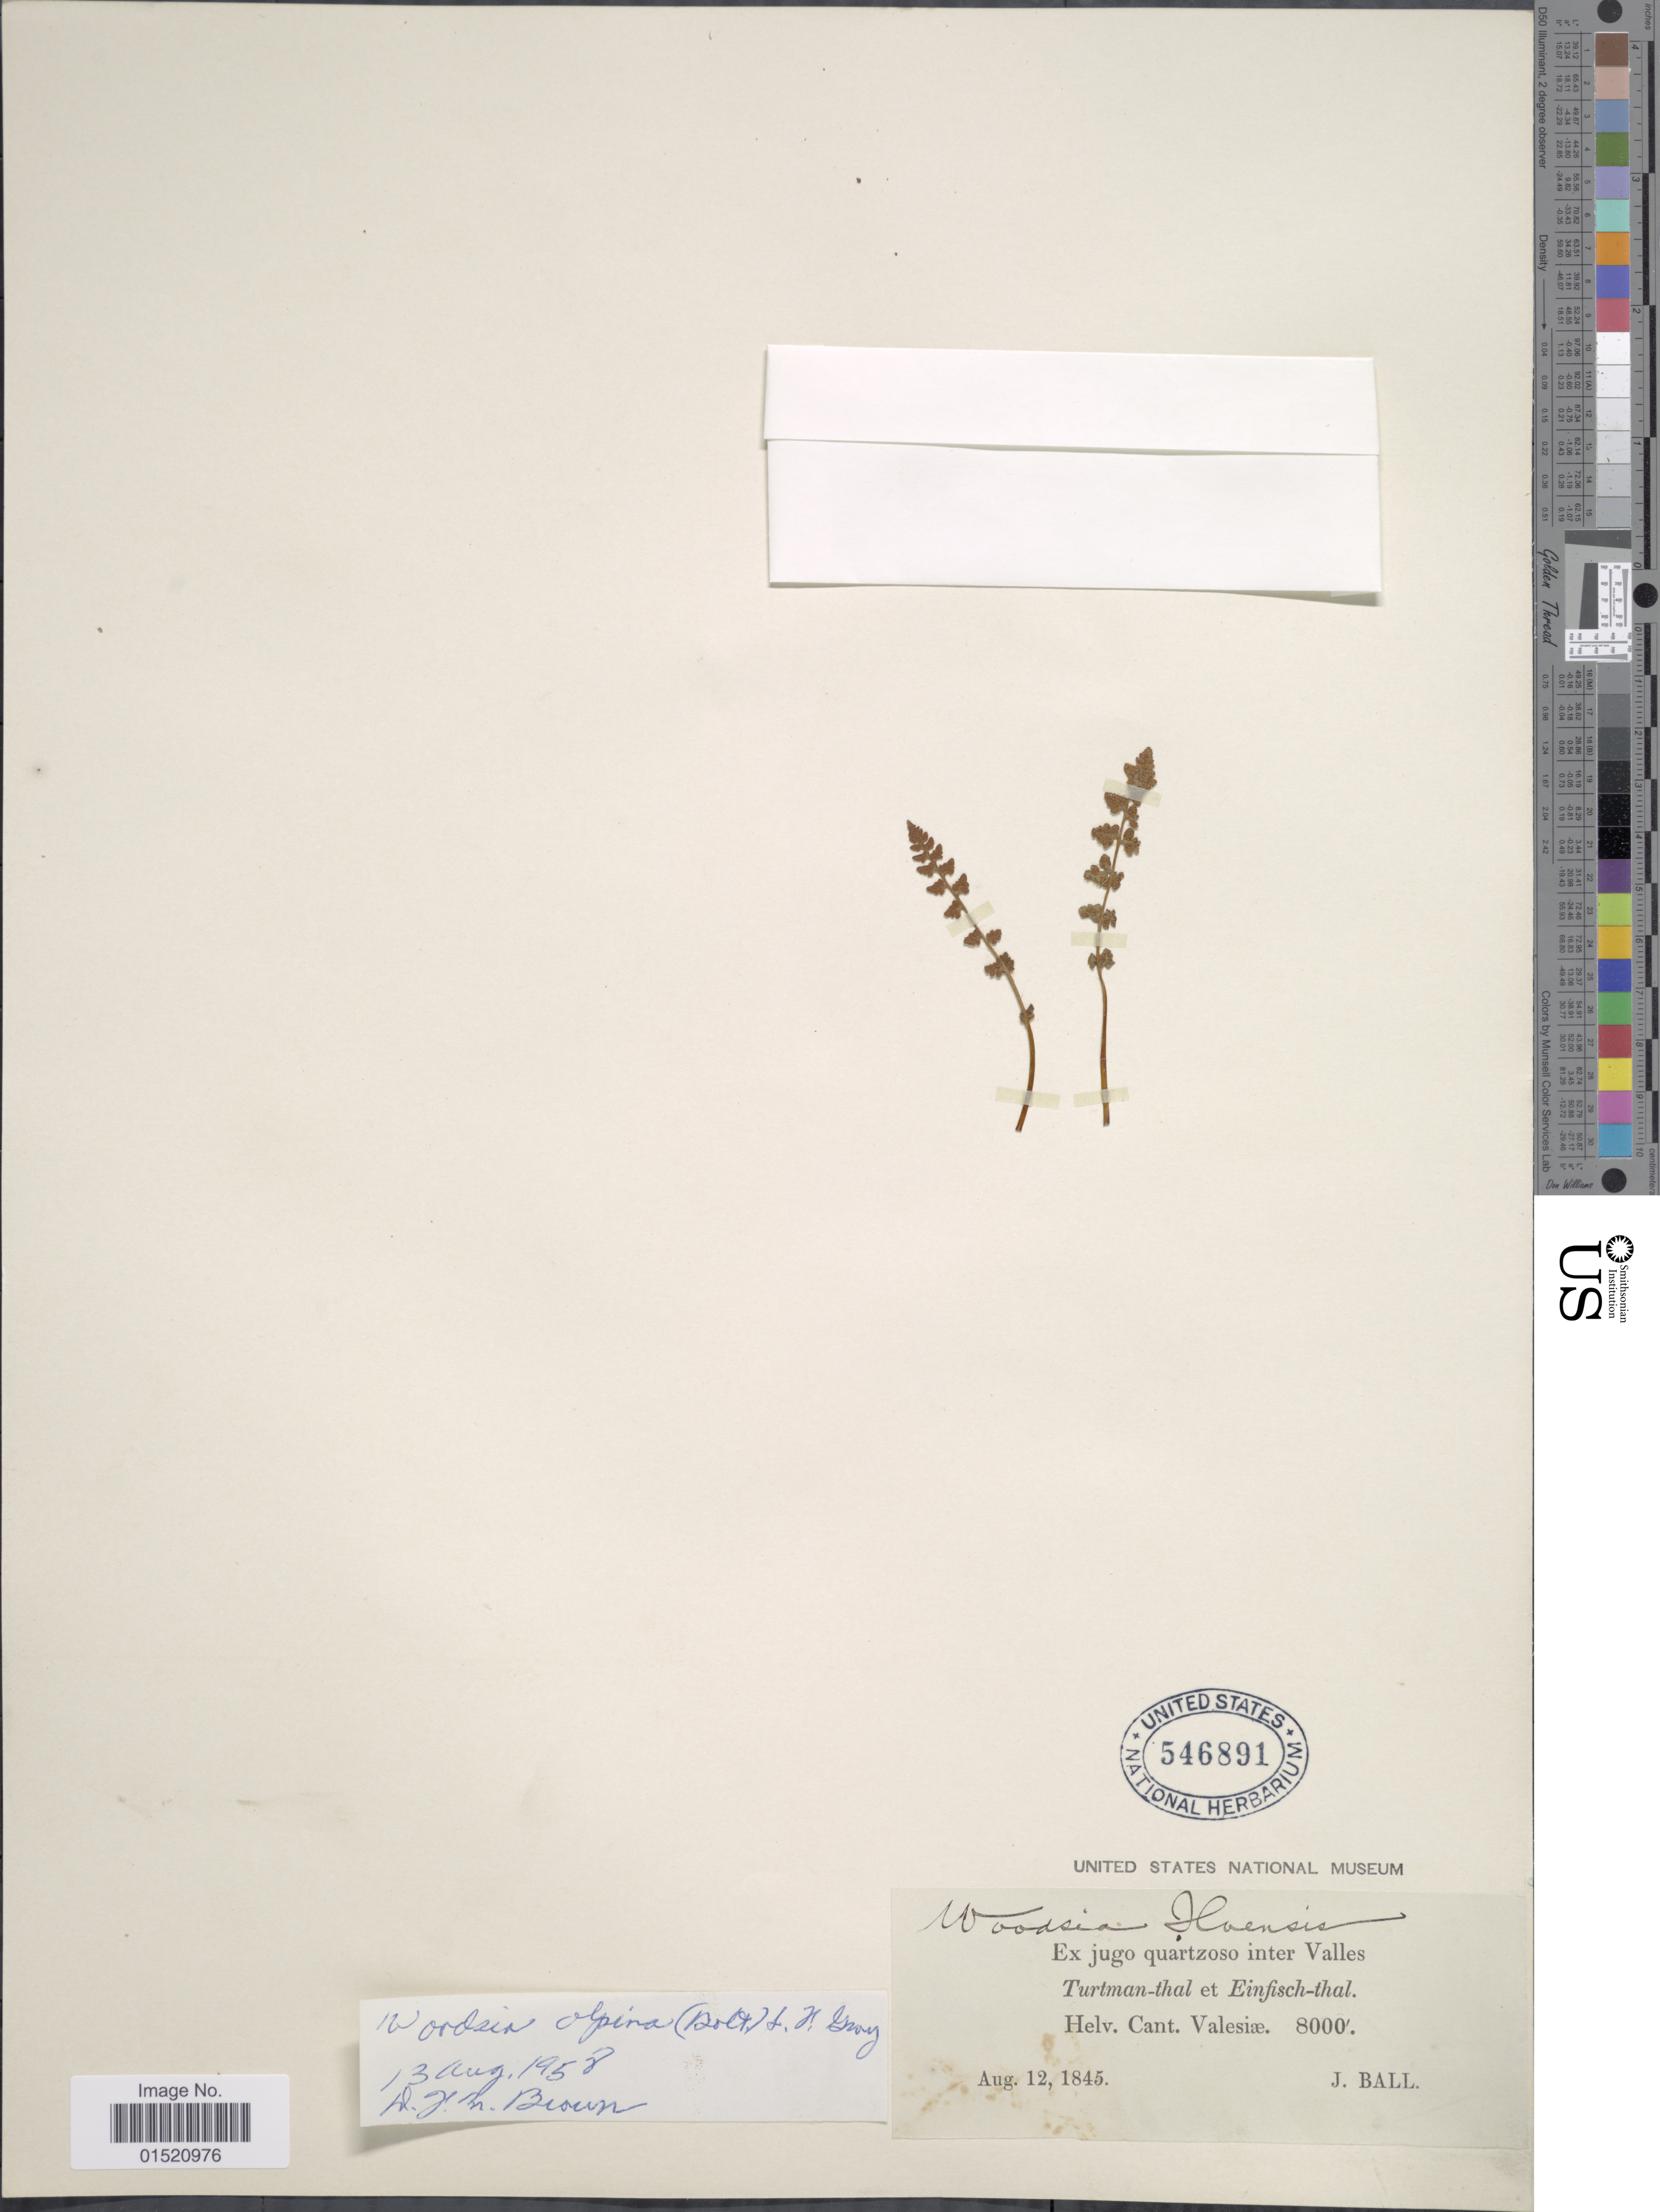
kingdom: Plantae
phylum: Tracheophyta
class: Polypodiopsida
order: Polypodiales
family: Woodsiaceae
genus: Woodsia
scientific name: Woodsia alpina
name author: (Bolton) S.F. Gray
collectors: J. Ball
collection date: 1845-08-12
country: Switzerland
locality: Helv. Cant. Valesiæ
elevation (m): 2438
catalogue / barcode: US 546891